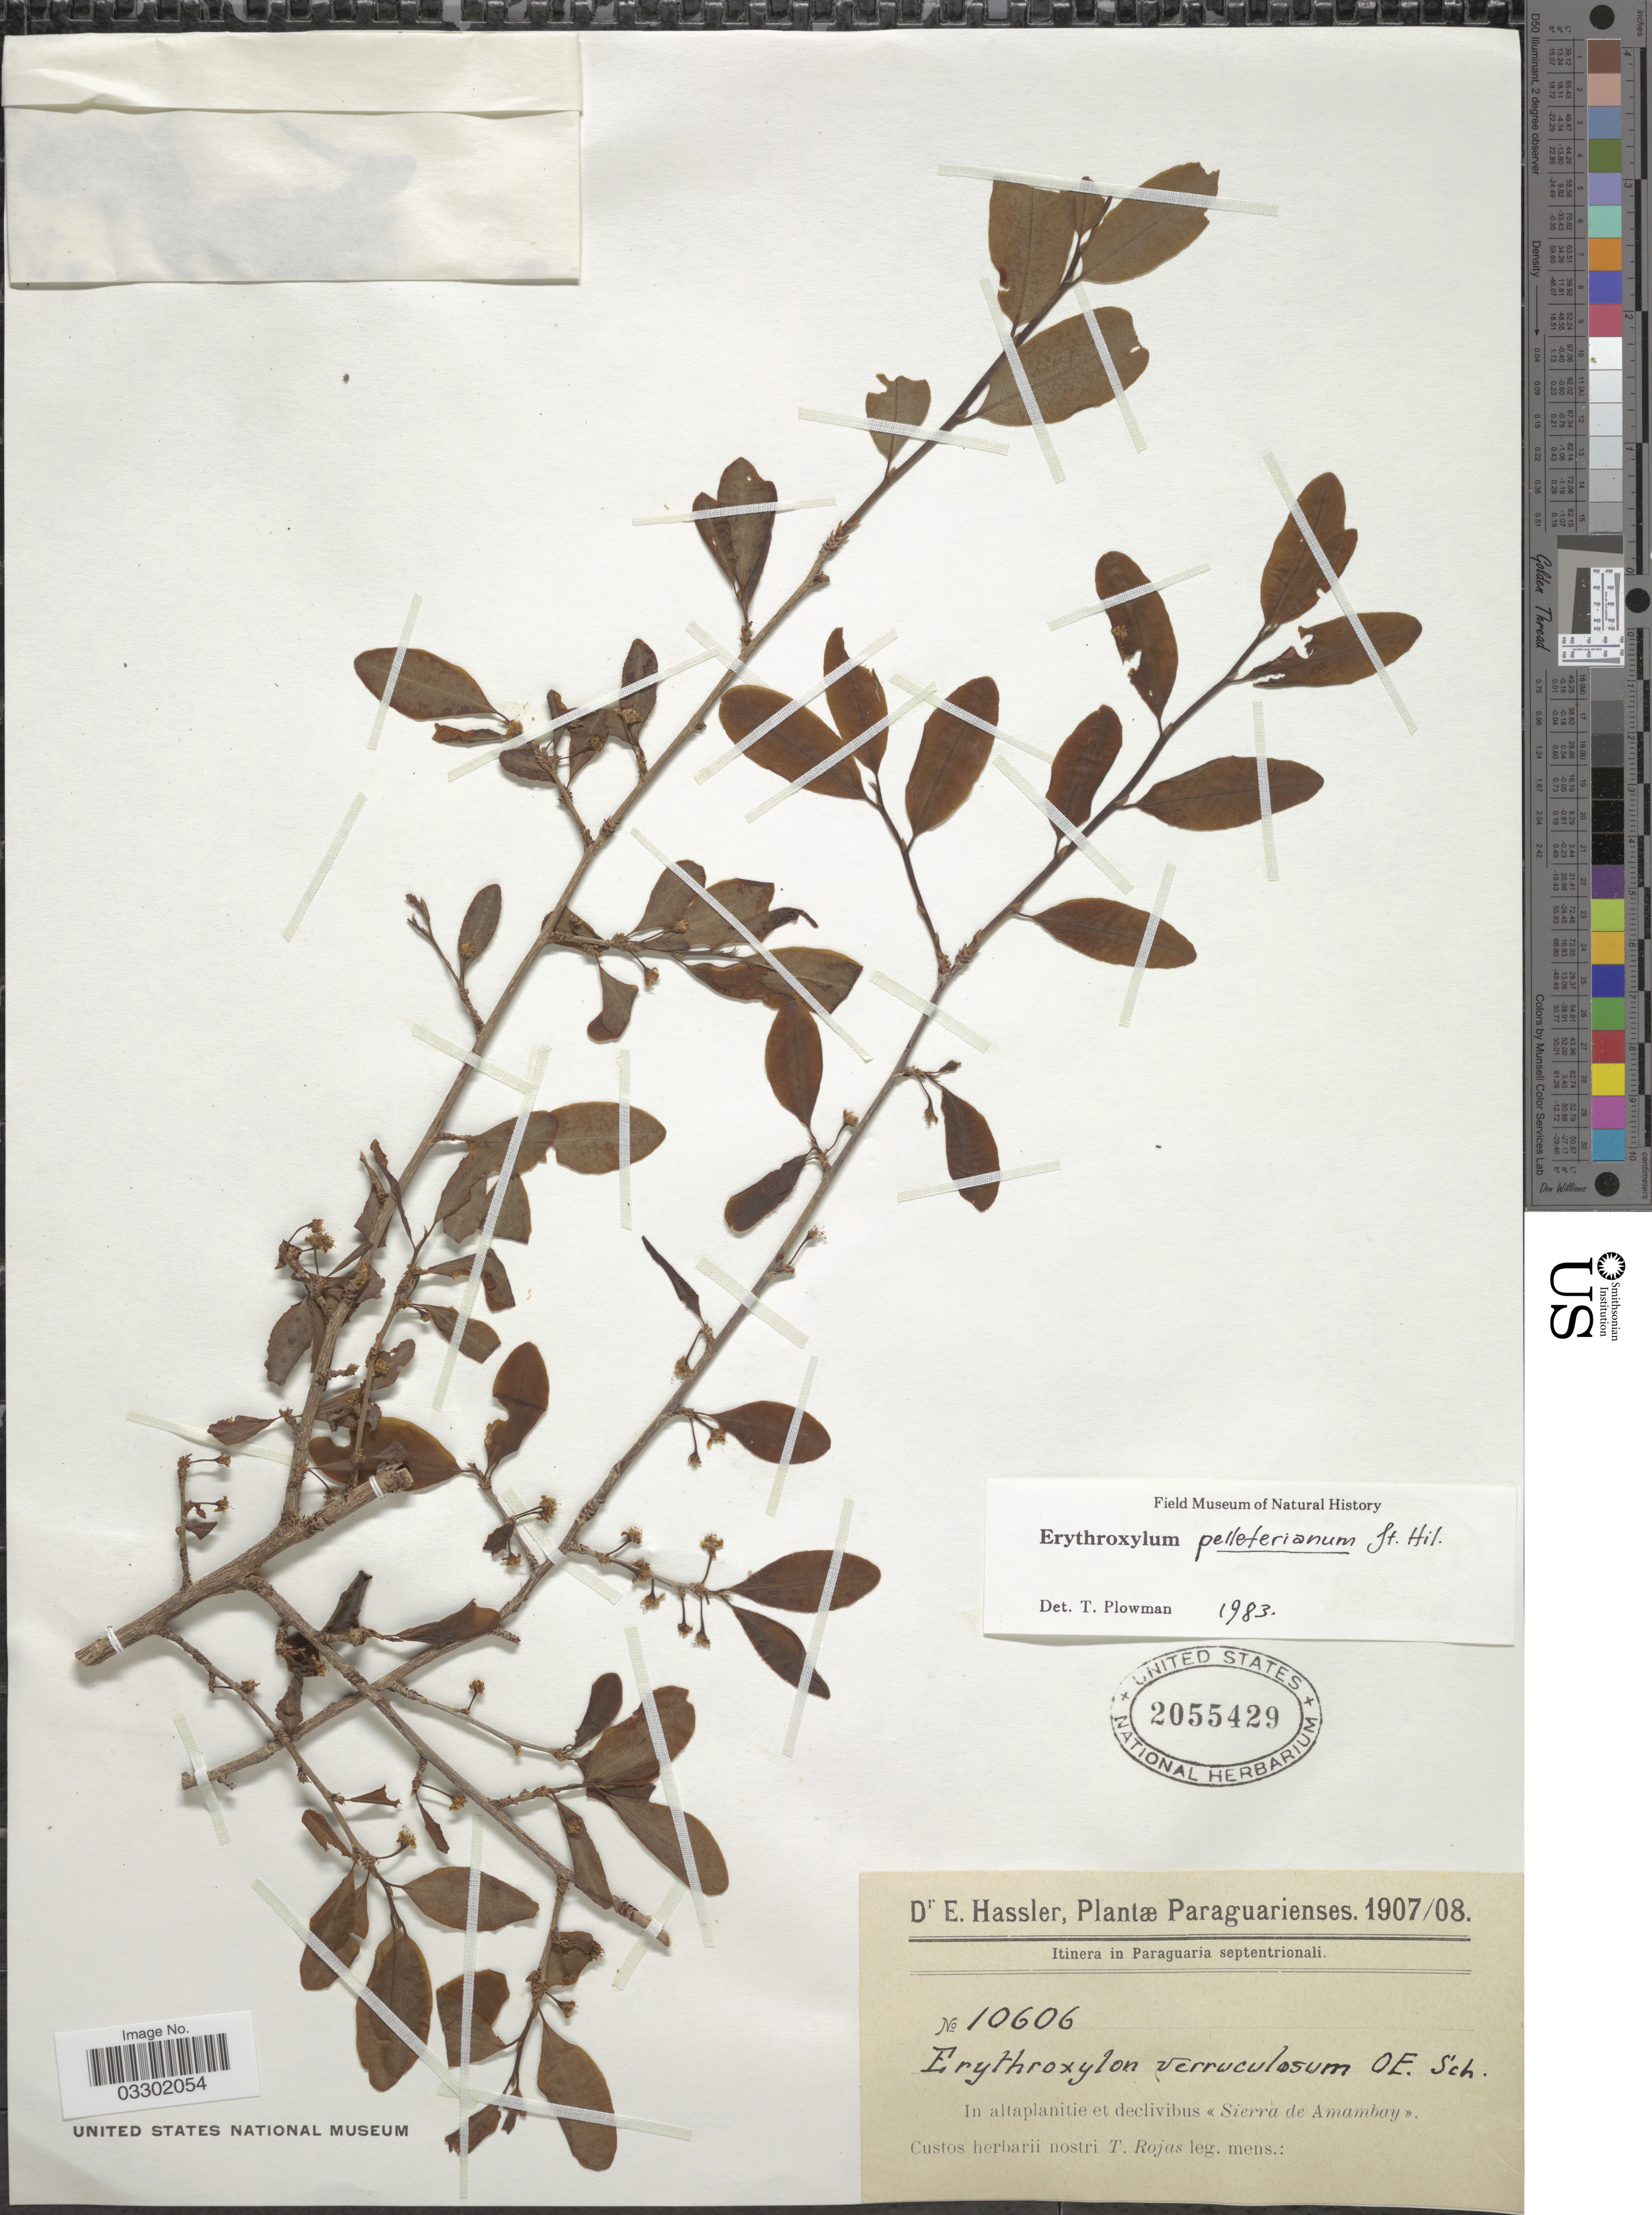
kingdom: Plantae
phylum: Tracheophyta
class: Magnoliopsida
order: Malpighiales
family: Erythroxylaceae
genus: Erythroxylum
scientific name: Erythroxylum pelleterianum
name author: A. St.-Hil.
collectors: T. Rojas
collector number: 10606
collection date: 1907/1908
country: Paraguay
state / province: Amambay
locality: Paraguari septentrionali. In altaplanitie et declivibus «Sierra de Amambay».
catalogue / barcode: US 2055429